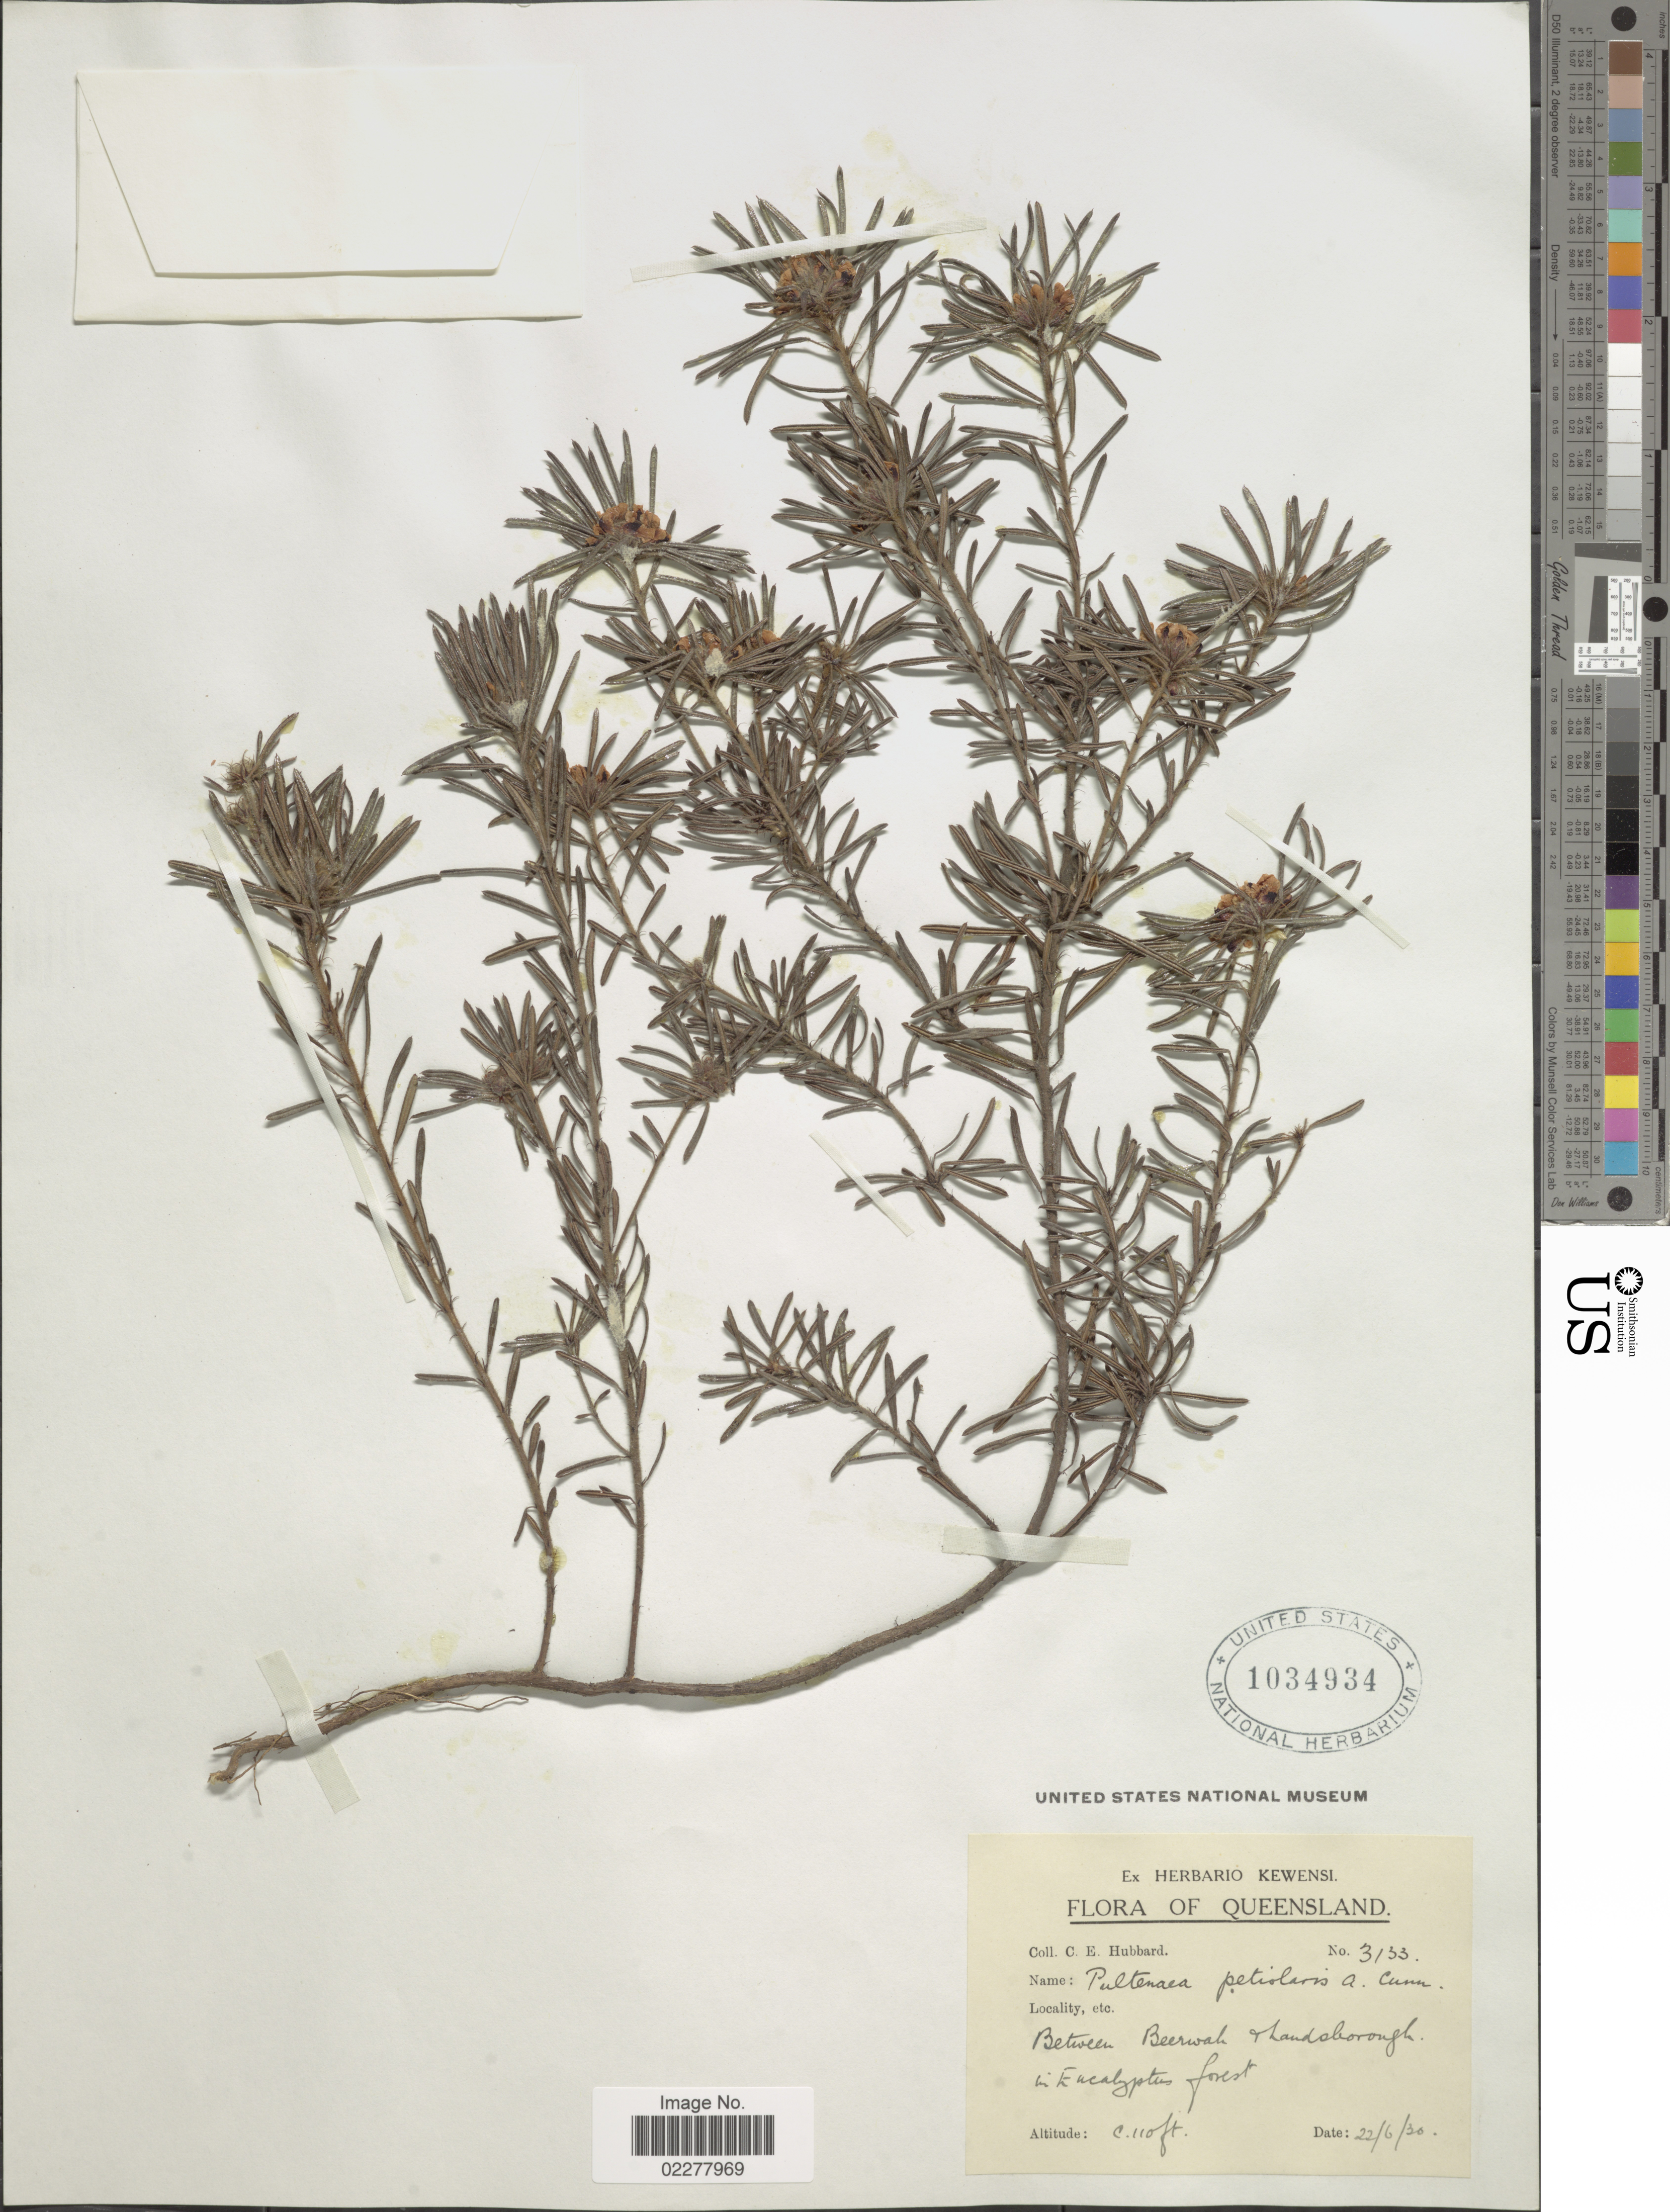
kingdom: Plantae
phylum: Tracheophyta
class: Magnoliopsida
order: Fabales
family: Fabaceae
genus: Pultenaea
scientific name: Pultenaea petiolaris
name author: A. Cunn. ex Benth.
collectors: C. E. Hubbard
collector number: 3133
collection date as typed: Transcribed d/m/y: 22/6/30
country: Australia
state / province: Queensland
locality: Between Beerwah Landsborough. In Eucalyptus forest.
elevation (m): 34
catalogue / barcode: US 1034934